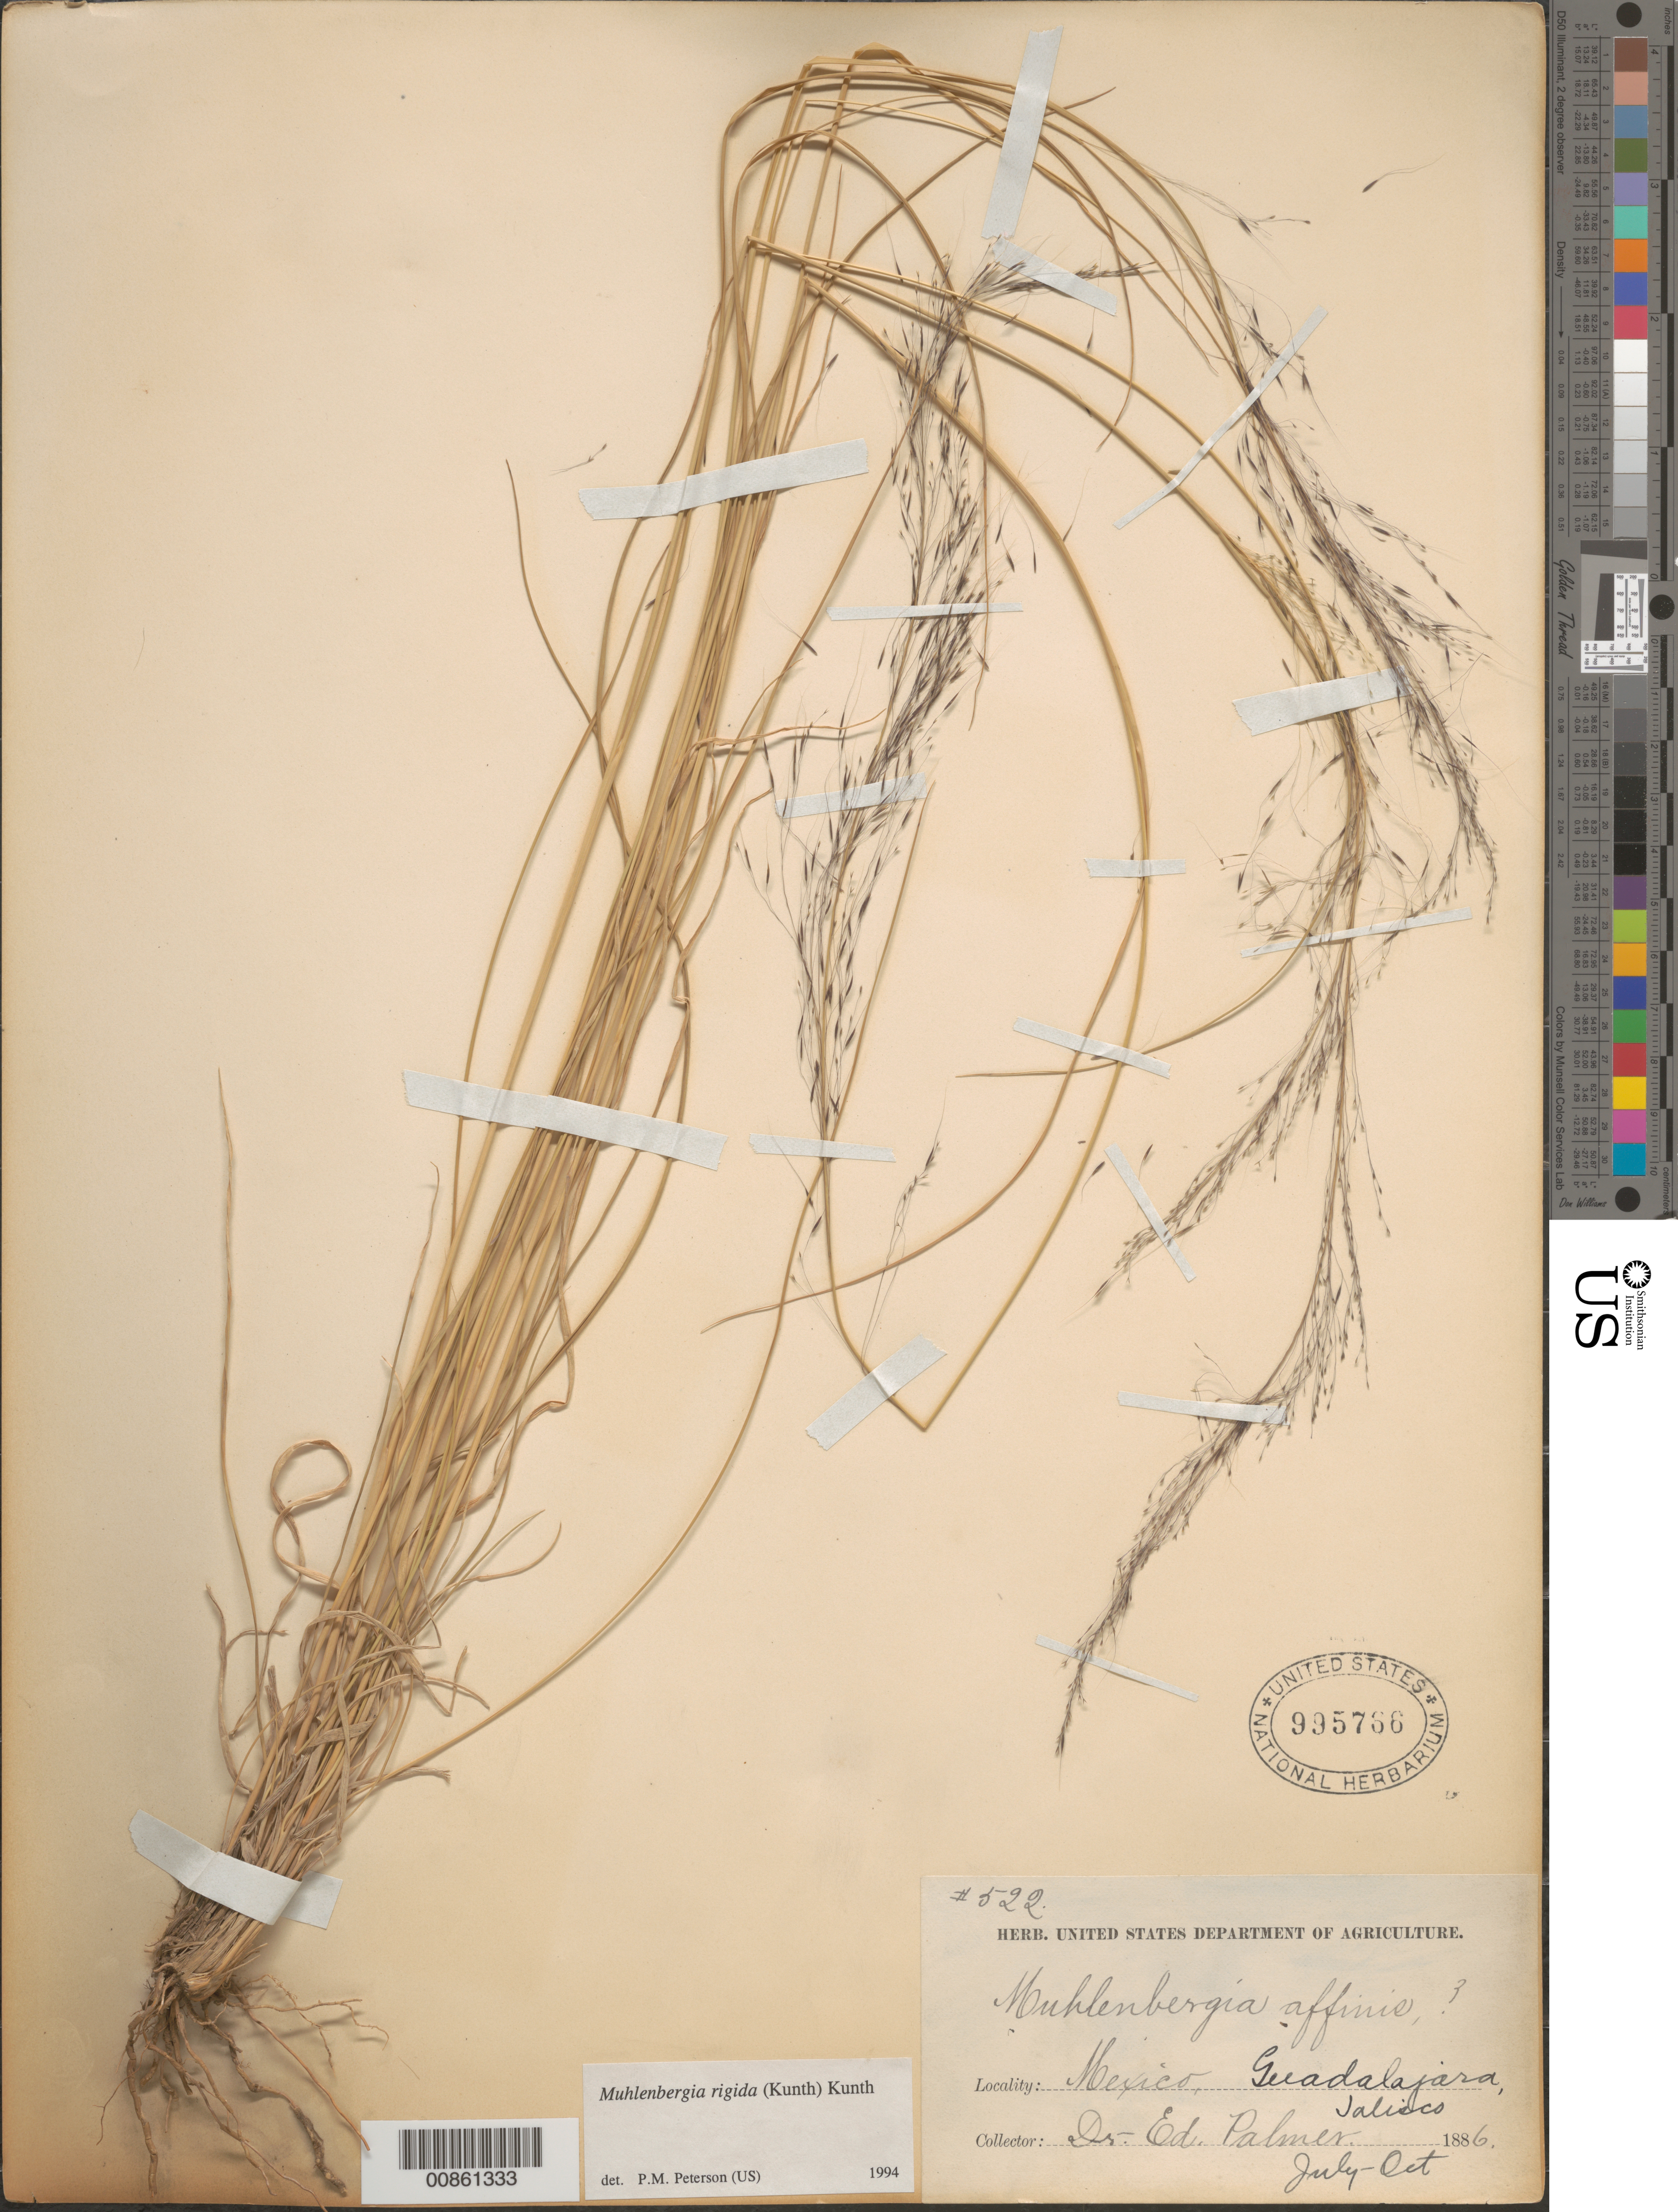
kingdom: Plantae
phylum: Tracheophyta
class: Liliopsida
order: Poales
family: Poaceae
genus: Muhlenbergia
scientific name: Muhlenbergia rigida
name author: (Kunth) Kunth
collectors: E. Palmer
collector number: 522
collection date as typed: Oct 1886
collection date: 1886-10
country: Mexico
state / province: Jalisco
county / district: Guadalajara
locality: Guadalajara, mpio. Guadalajara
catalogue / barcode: US 995766